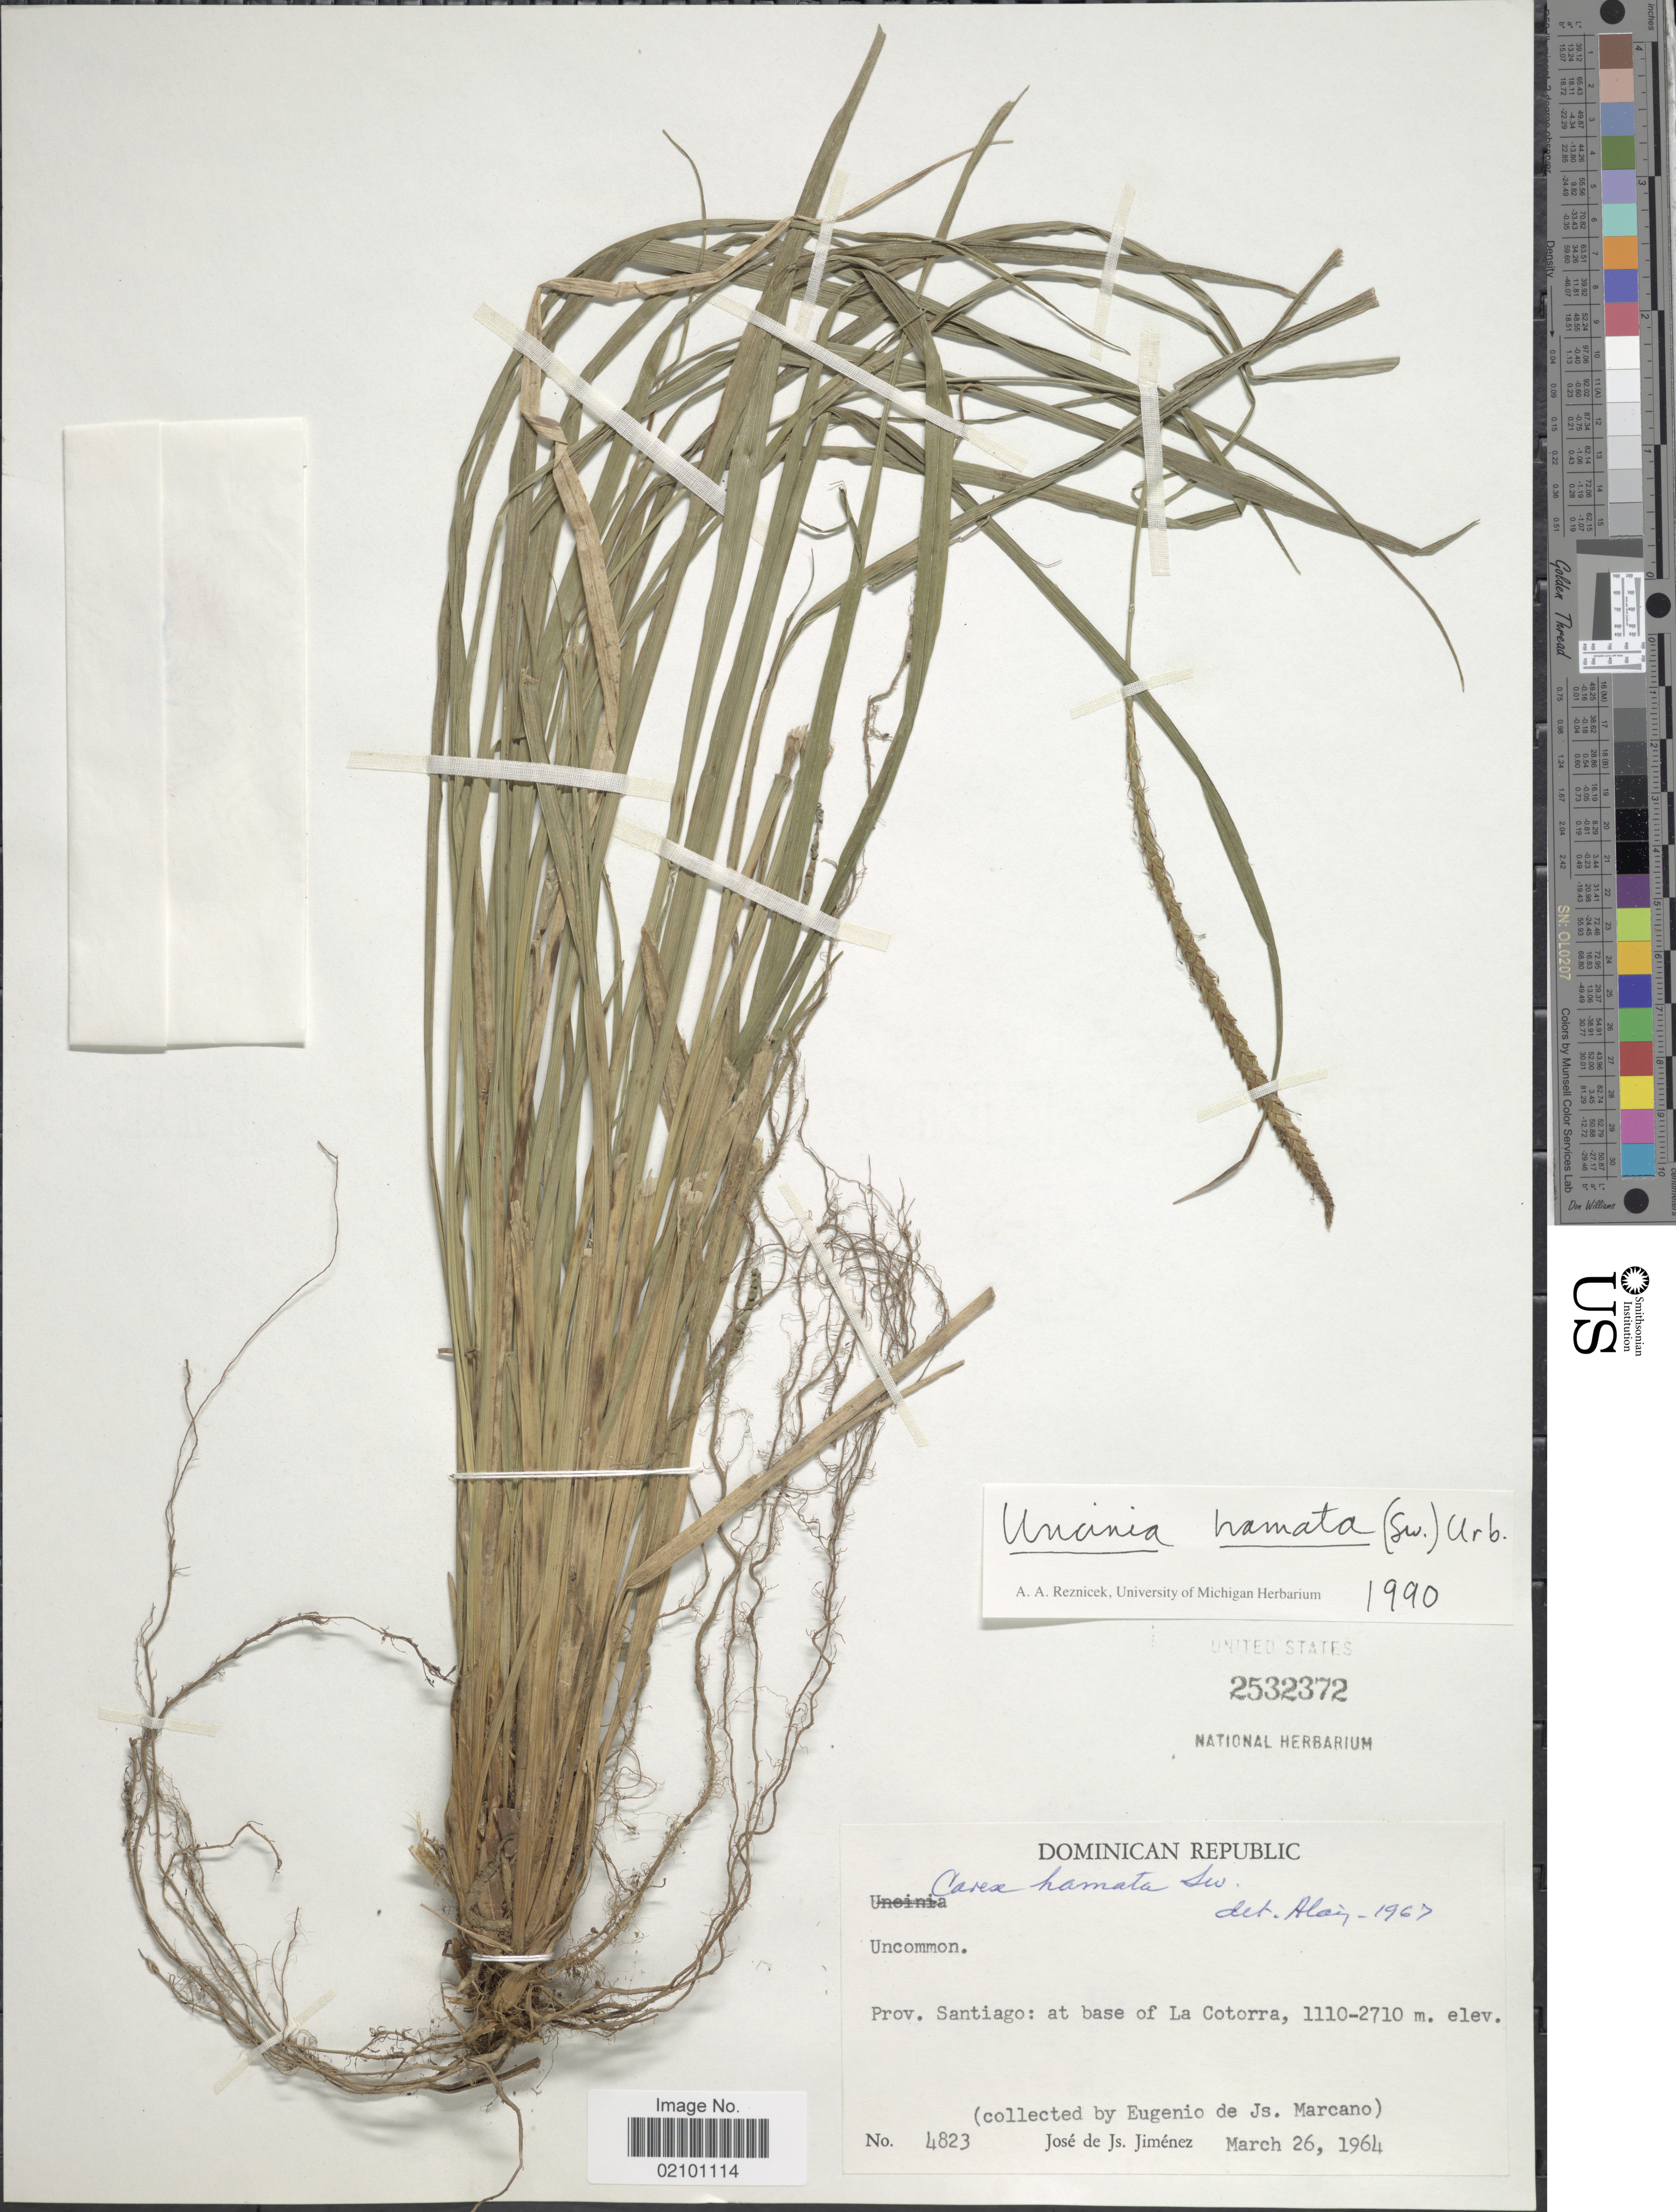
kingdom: Plantae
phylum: Tracheophyta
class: Liliopsida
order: Poales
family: Cyperaceae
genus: Carex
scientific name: Carex hamata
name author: Sw.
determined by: Strong, M. T., (US), Smithsonian Institution - National Museum of Natural History (UNITED STATES)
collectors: E. J. Marcano F. & J. J. Jiménez Almonte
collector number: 4823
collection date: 1964-03-26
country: Dominican Republic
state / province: Santiago Rodríguez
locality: At base of La Cotorra, Prov. Santiago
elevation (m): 1110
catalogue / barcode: US 2532372